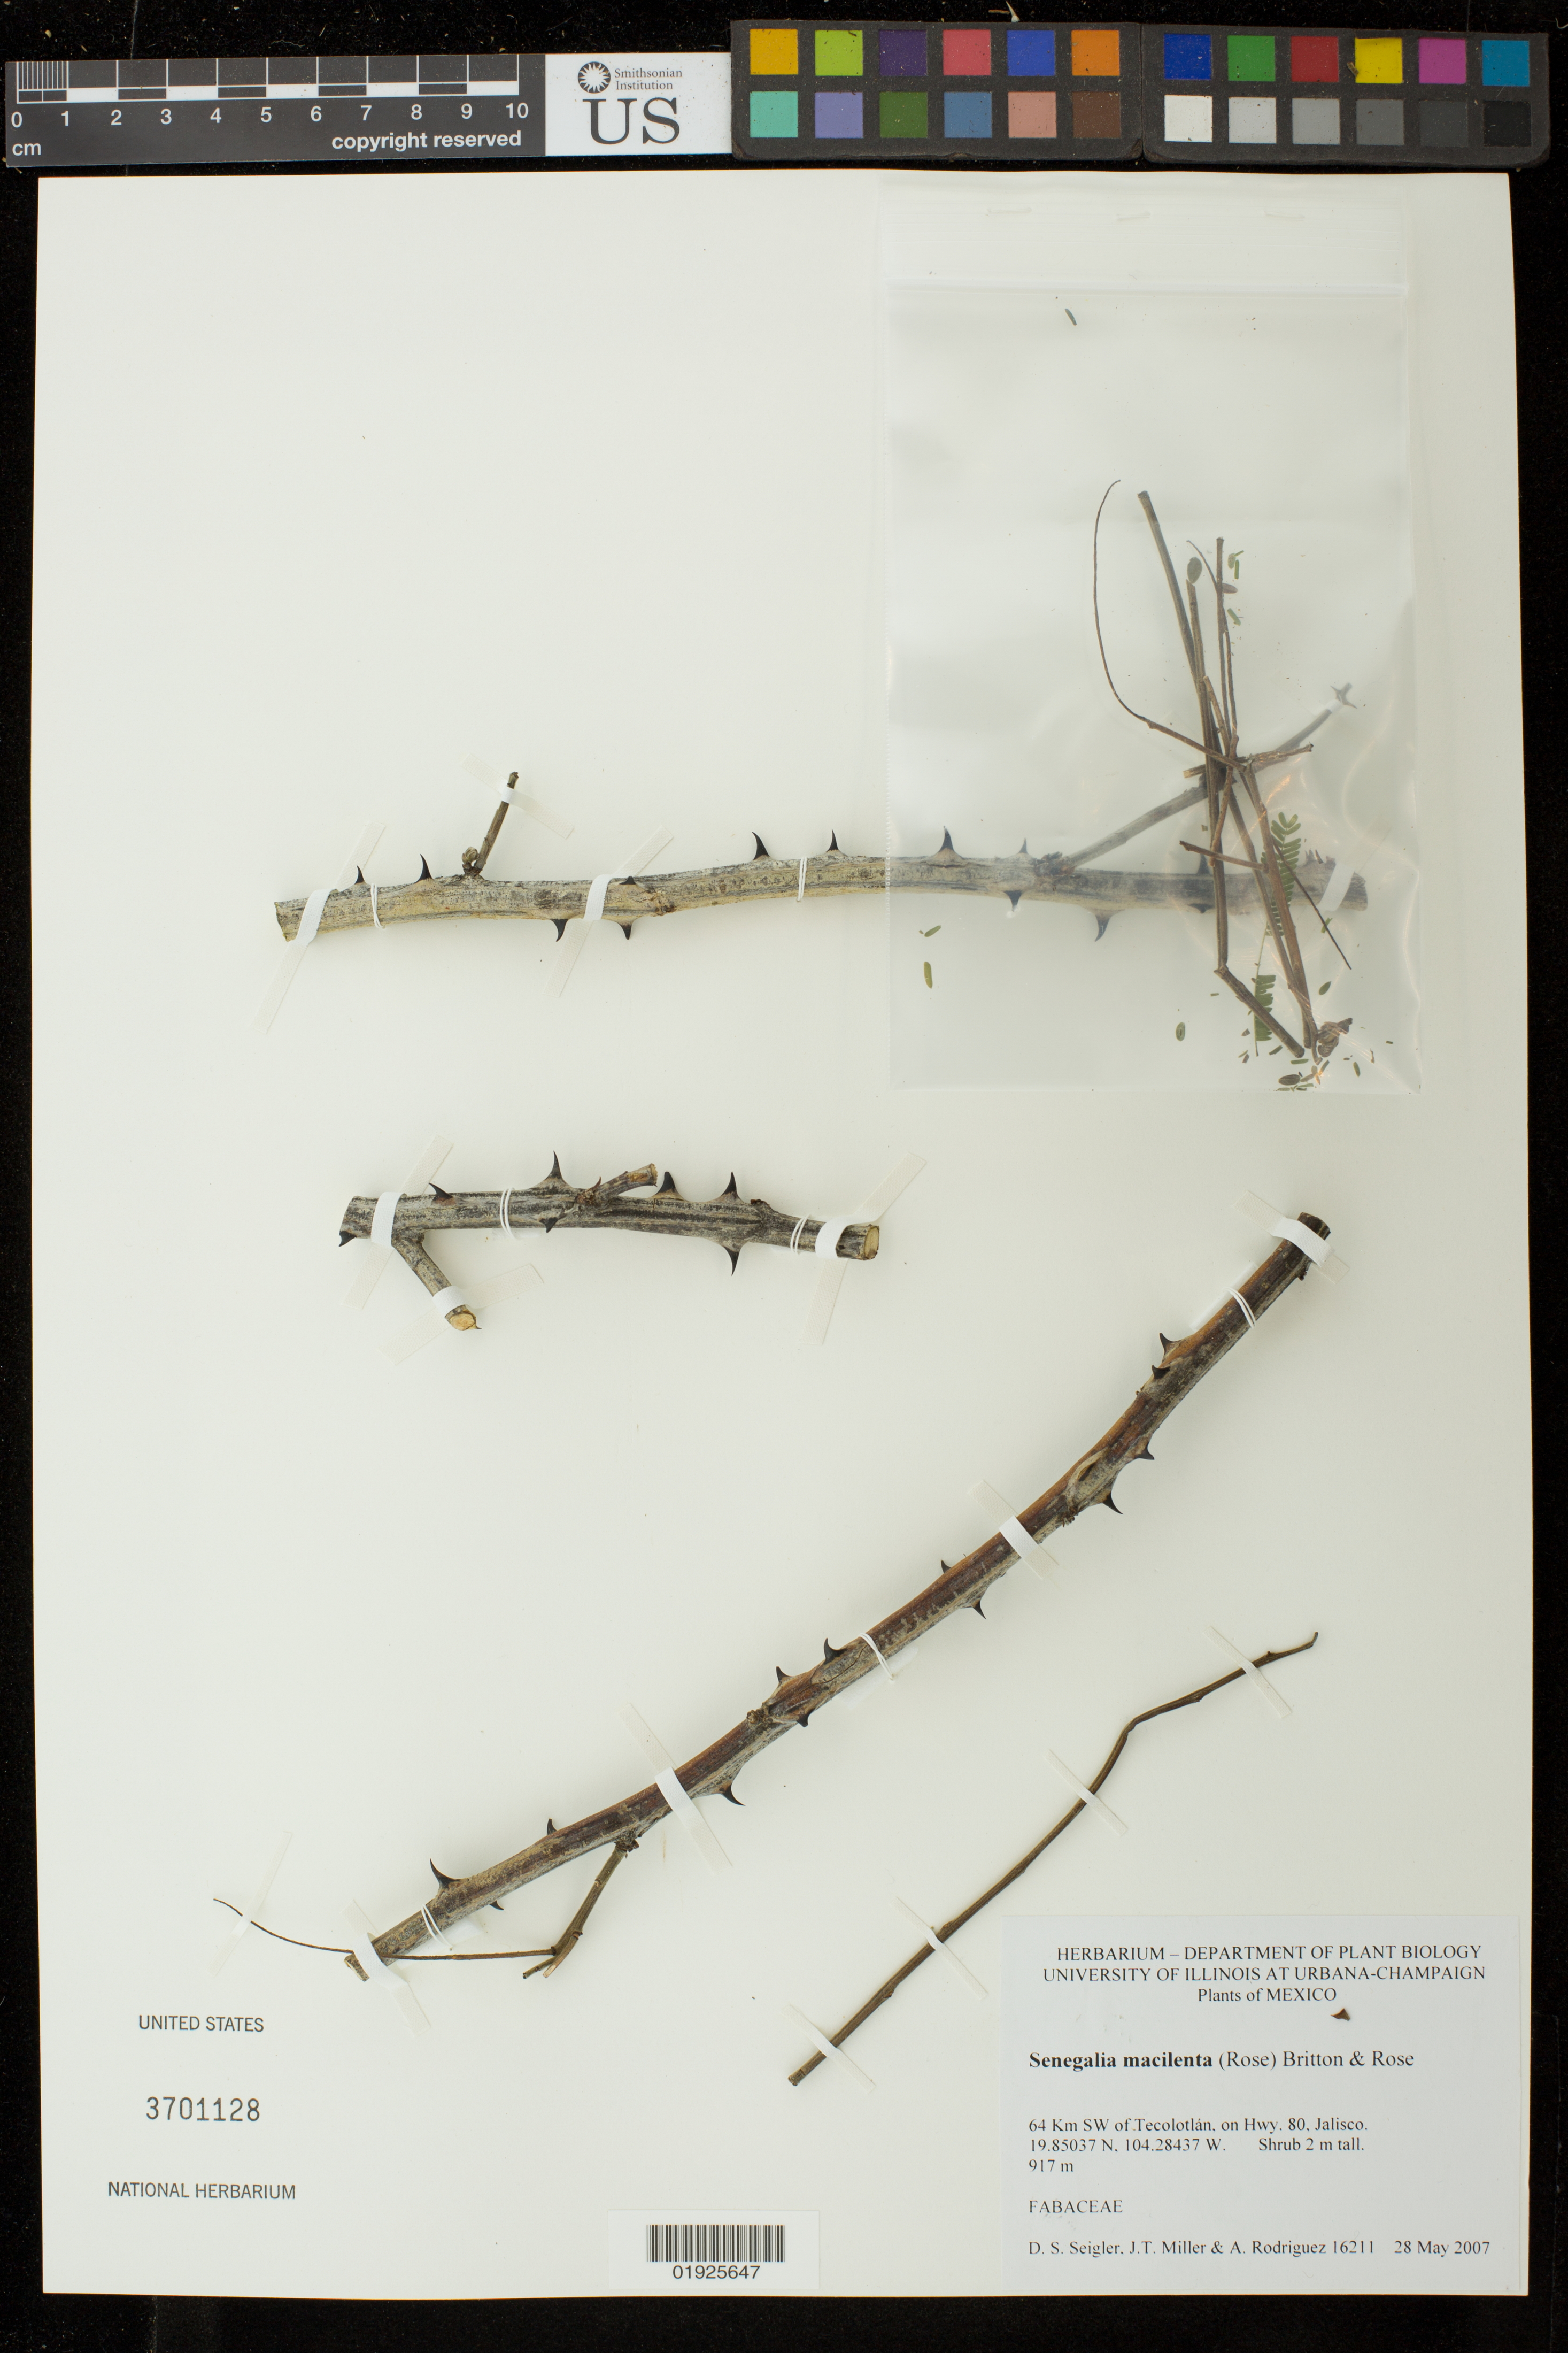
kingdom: Plantae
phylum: Tracheophyta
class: Magnoliopsida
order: Fabales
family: Fabaceae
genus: Senegalia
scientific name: Senegalia macilenta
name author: (Rose) Britton & Rose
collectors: D. S. Seigler, J. T. Miller & A. Rodríguez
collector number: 16211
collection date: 2007-05-28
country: Mexico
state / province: Jalisco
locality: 64 km SW of Tecolotlan on Hwy 80.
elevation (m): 917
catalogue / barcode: US 3701128